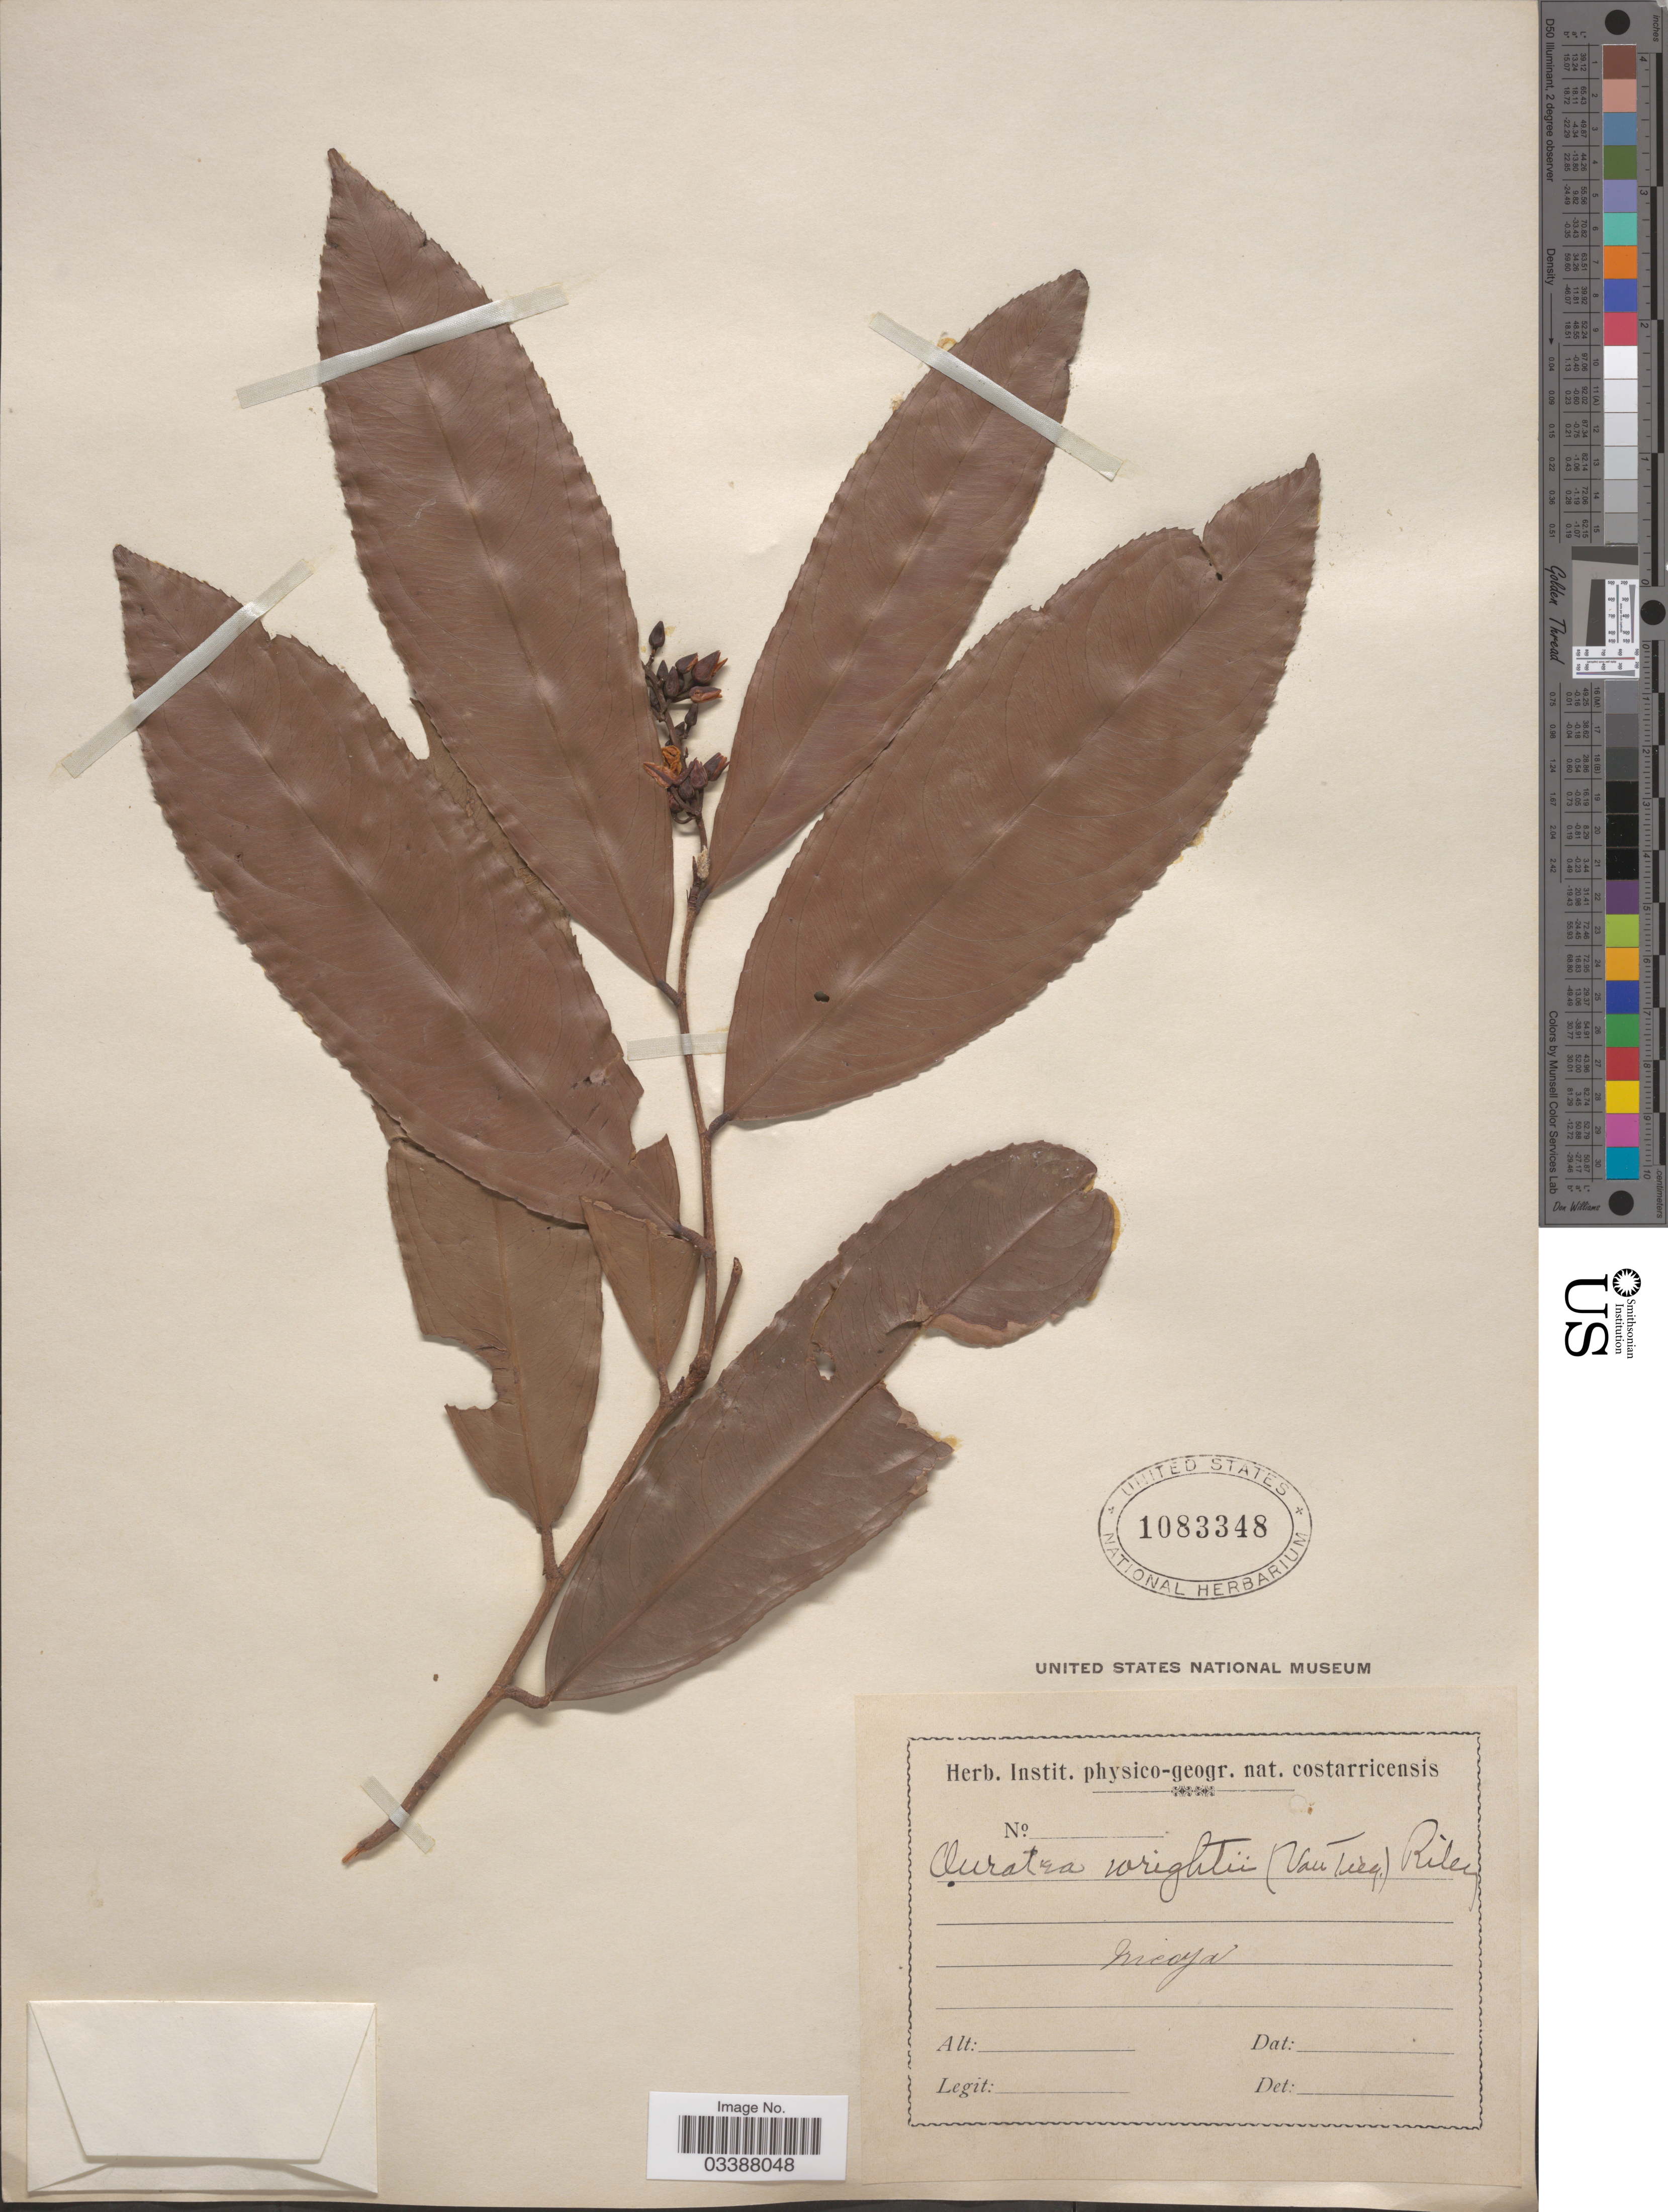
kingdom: Plantae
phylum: Tracheophyta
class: Magnoliopsida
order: Malpighiales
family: Ochnaceae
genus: Ouratea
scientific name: Ouratea lucens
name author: (Kunth) Engl.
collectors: ex herb. Instit. physico-geogr. nat. costarricensis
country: Costa Rica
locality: Nicoya.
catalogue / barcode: US 1083348